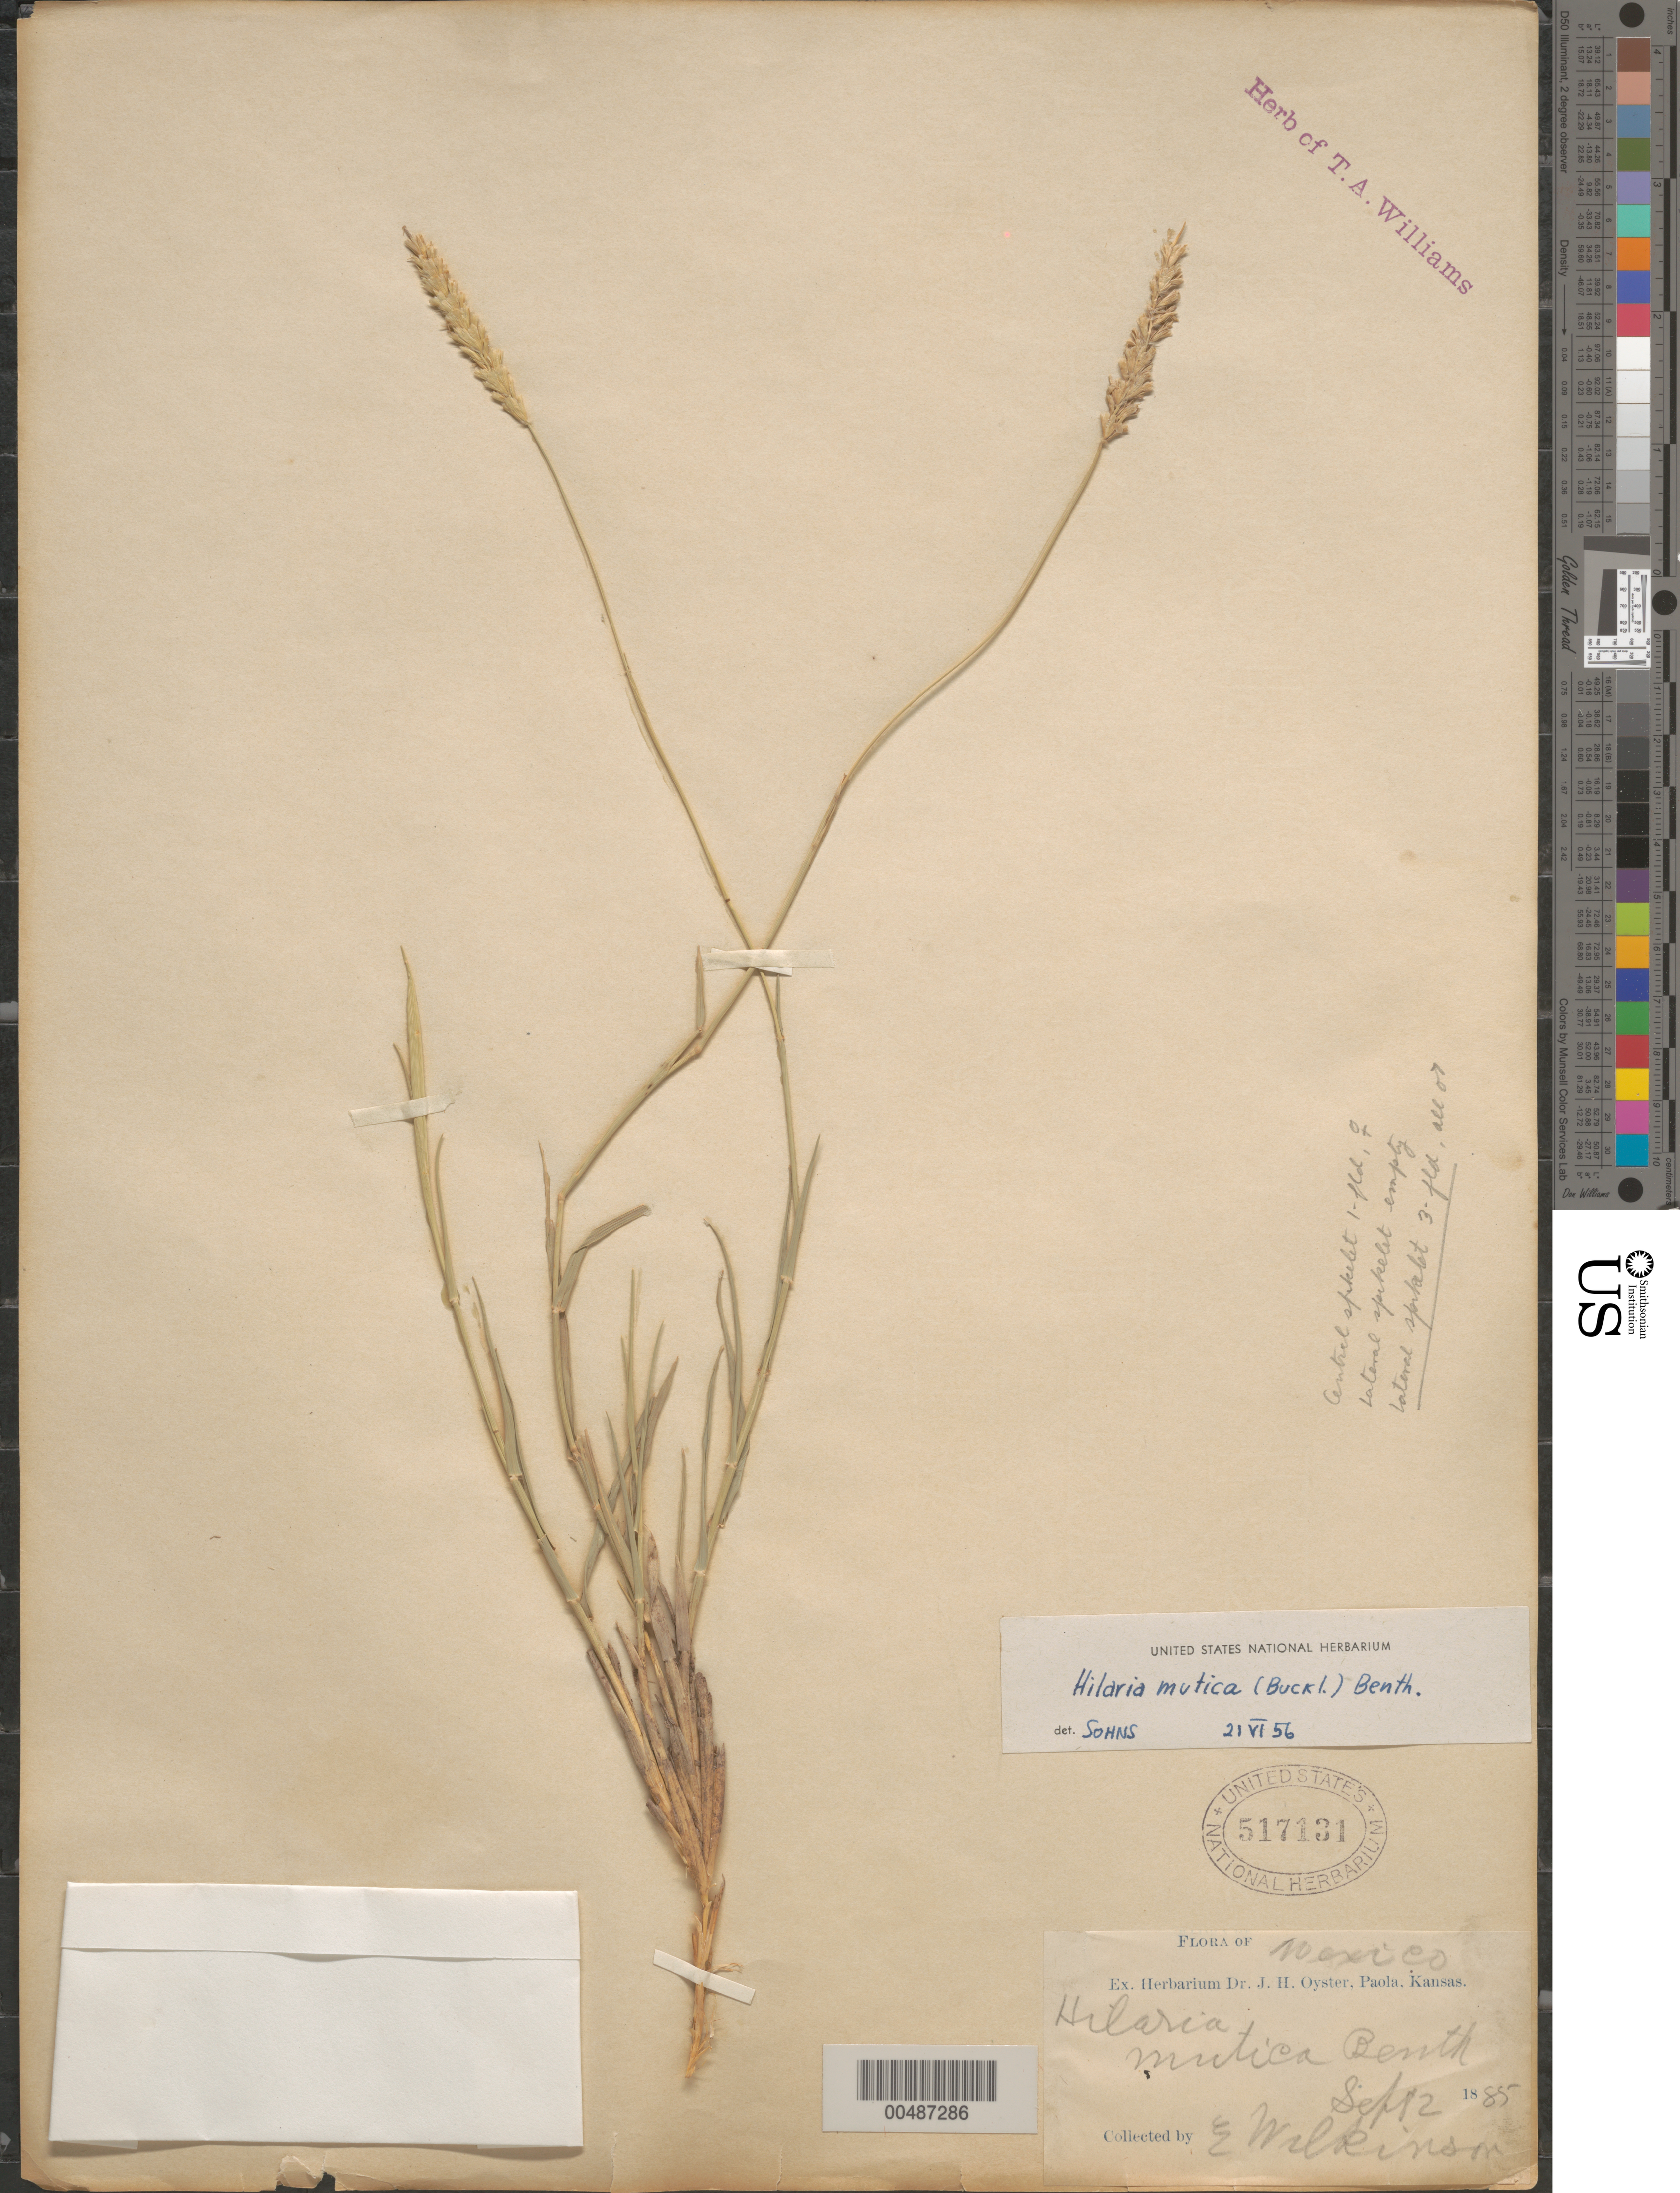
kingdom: Plantae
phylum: Tracheophyta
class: Liliopsida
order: Poales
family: Poaceae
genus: Hilaria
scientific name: Hilaria mutica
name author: (Buckley) Benth.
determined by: Sohns, E. R.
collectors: E. Wilkinson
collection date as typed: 2 Sep 1885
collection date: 1885-09-02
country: Mexico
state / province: Durango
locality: San Ramon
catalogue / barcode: US 517131